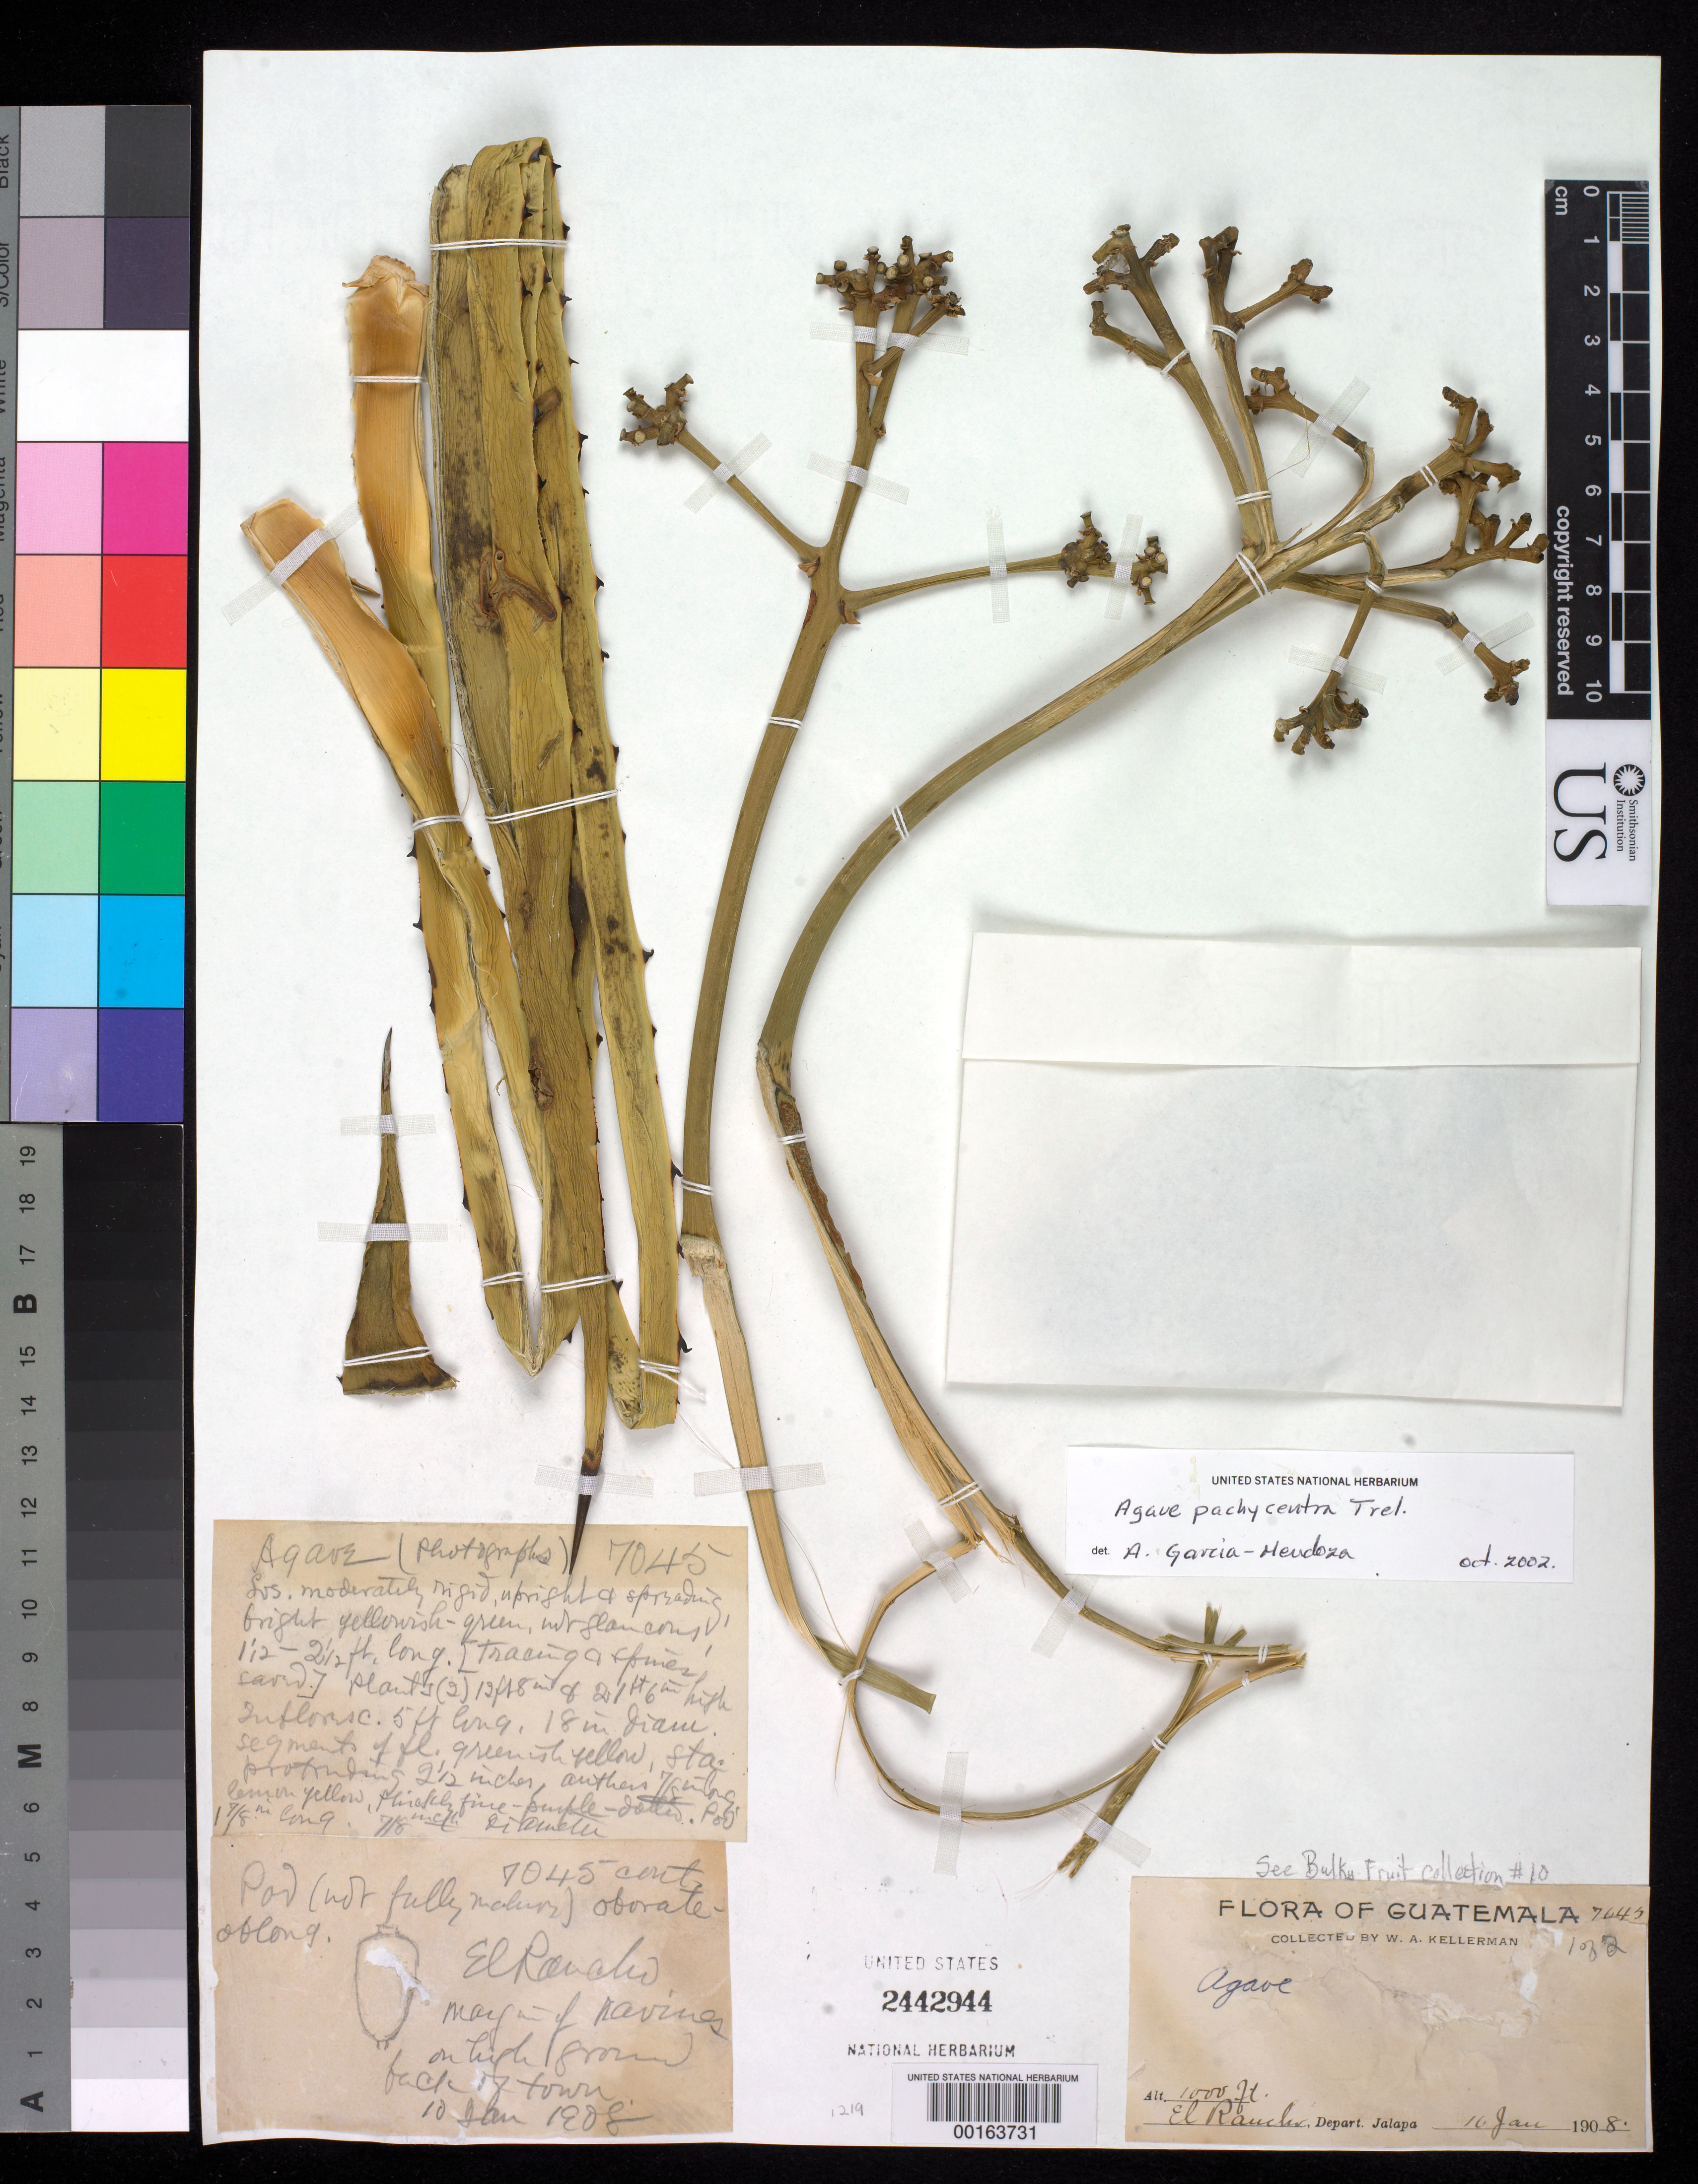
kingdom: Plantae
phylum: Tracheophyta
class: Liliopsida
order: Asparagales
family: Asparagaceae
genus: Agave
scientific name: Agave pachycentra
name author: Trel.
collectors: W. A. Kellerman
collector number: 7045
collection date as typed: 10 Jan 1908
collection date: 1908-01-10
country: Guatemala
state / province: Jalapa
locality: El Rancho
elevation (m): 305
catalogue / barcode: US 2442944